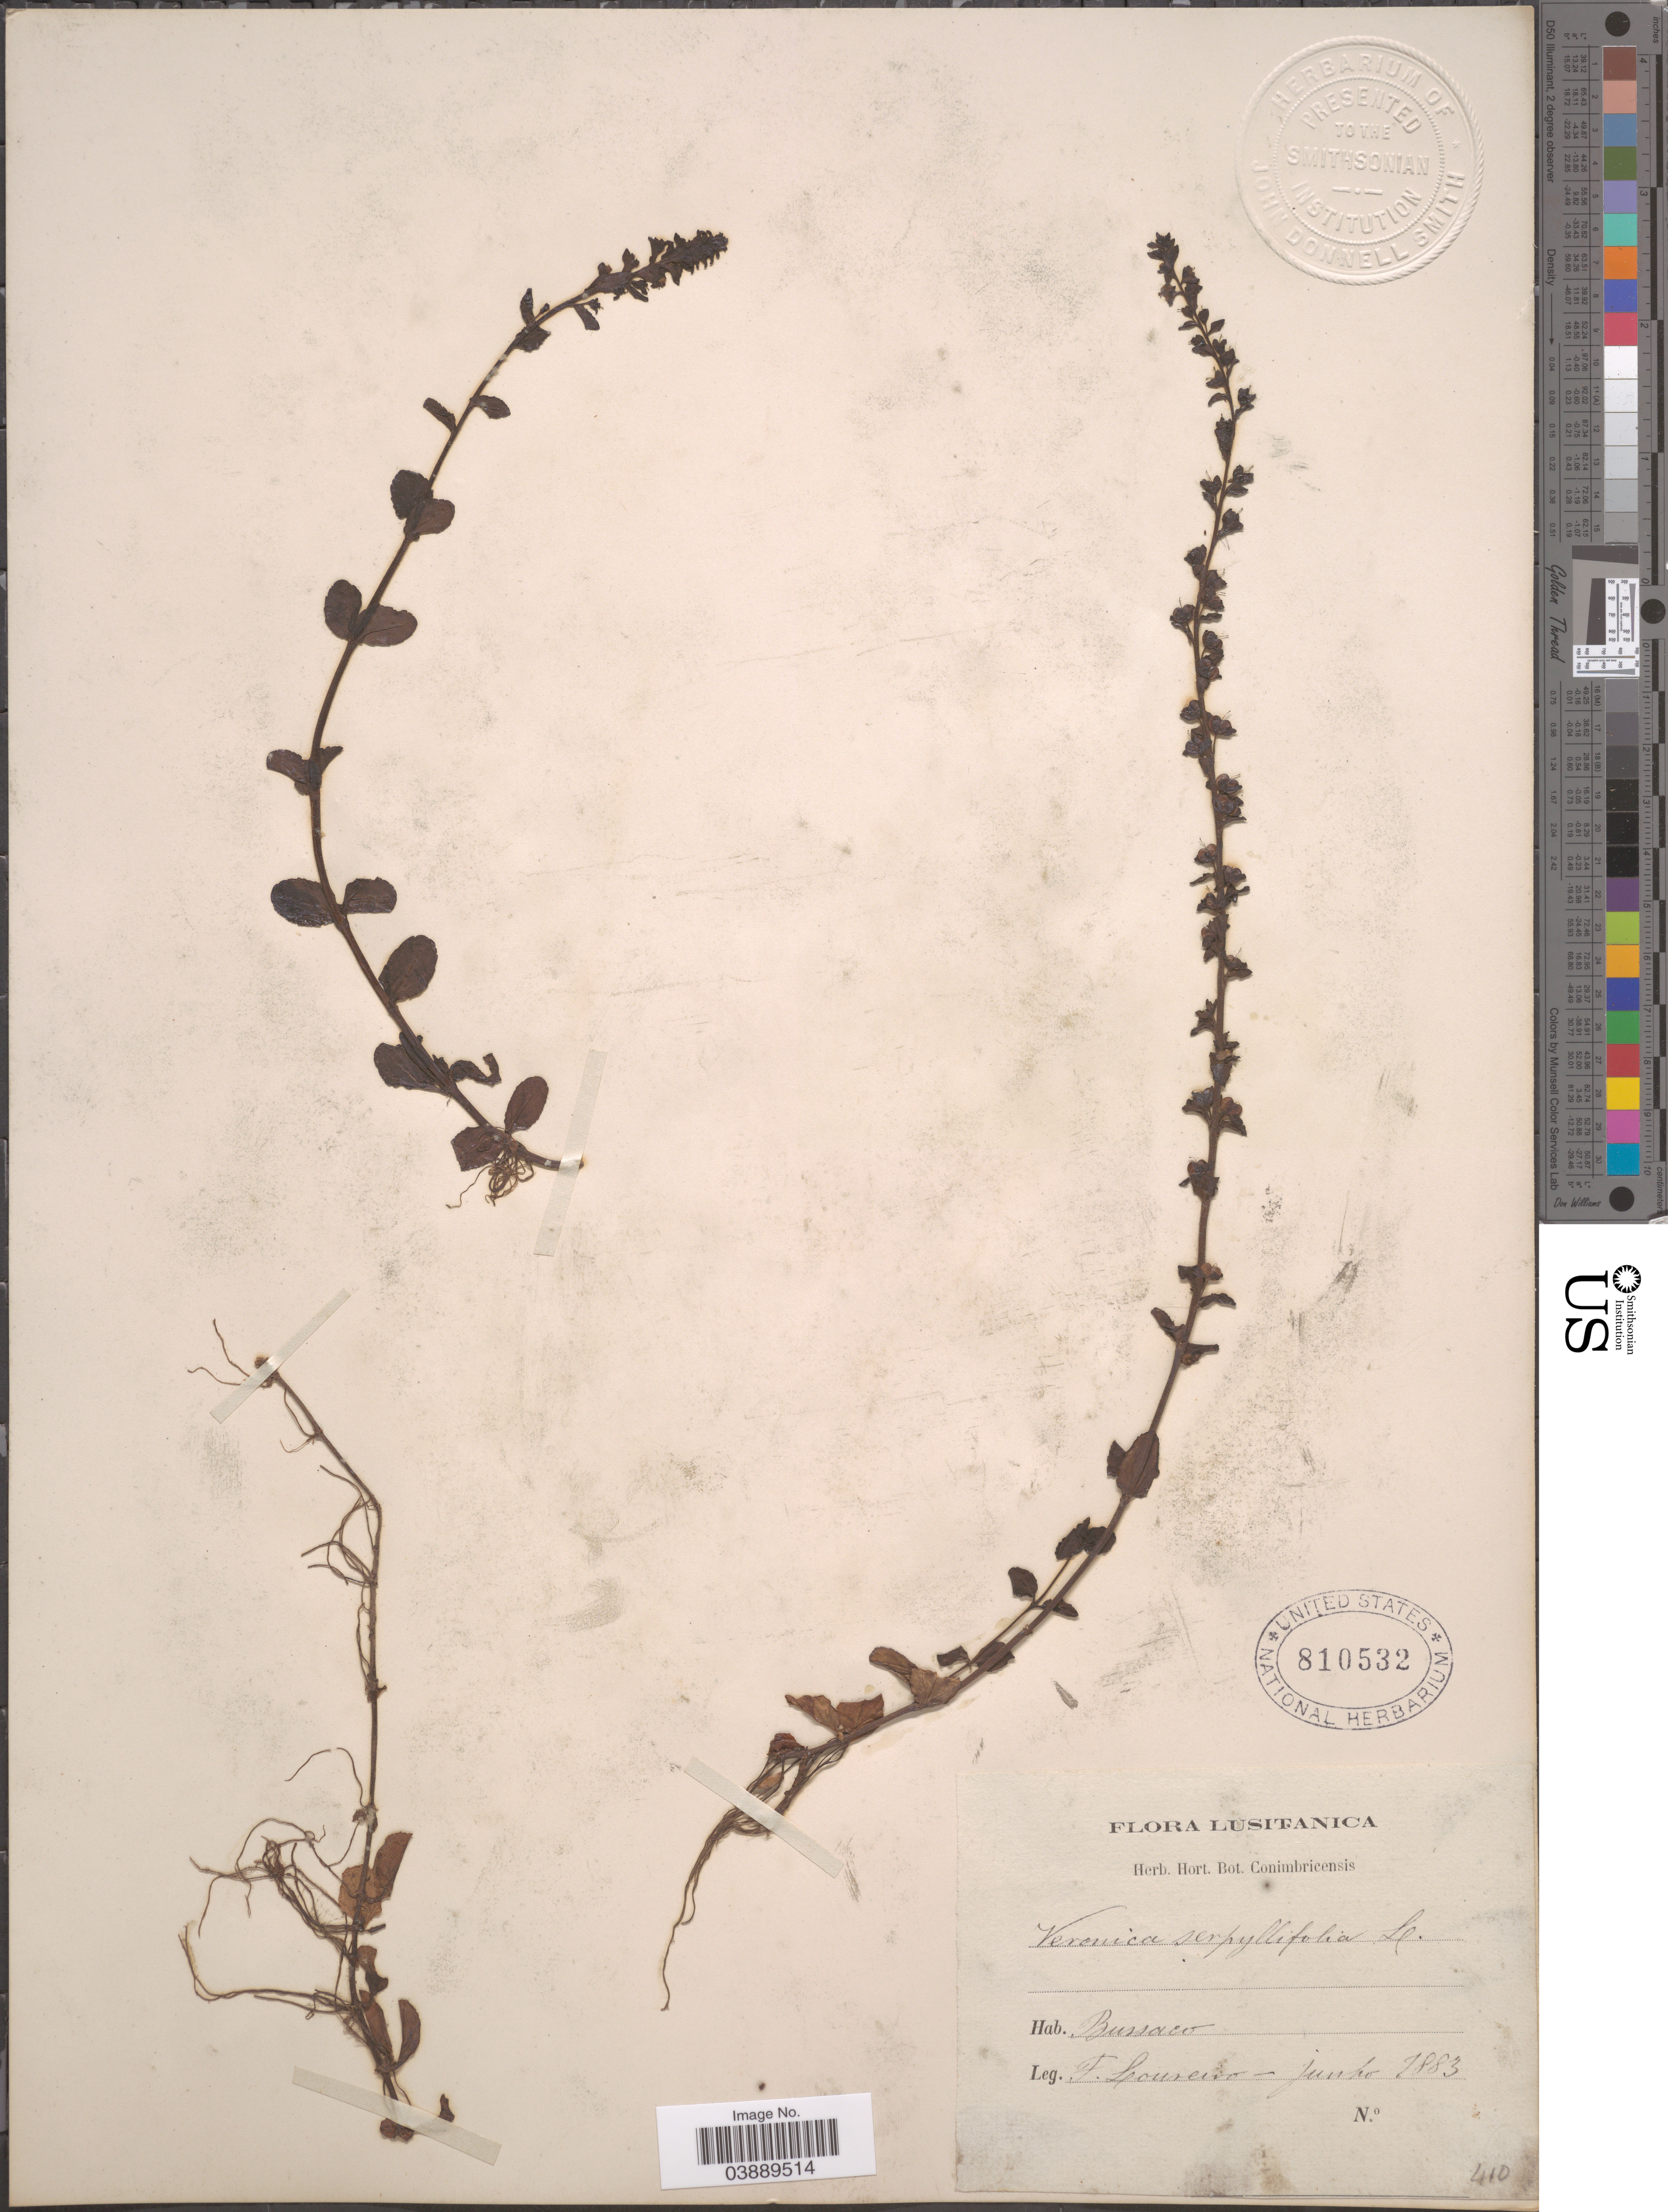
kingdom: Plantae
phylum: Tracheophyta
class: Magnoliopsida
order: Lamiales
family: Plantaginaceae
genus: Veronica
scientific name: Veronica serpyllifolia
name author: L.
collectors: F. Loureiro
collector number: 410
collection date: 1883-06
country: Portugal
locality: Bussaco.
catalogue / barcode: US 810532